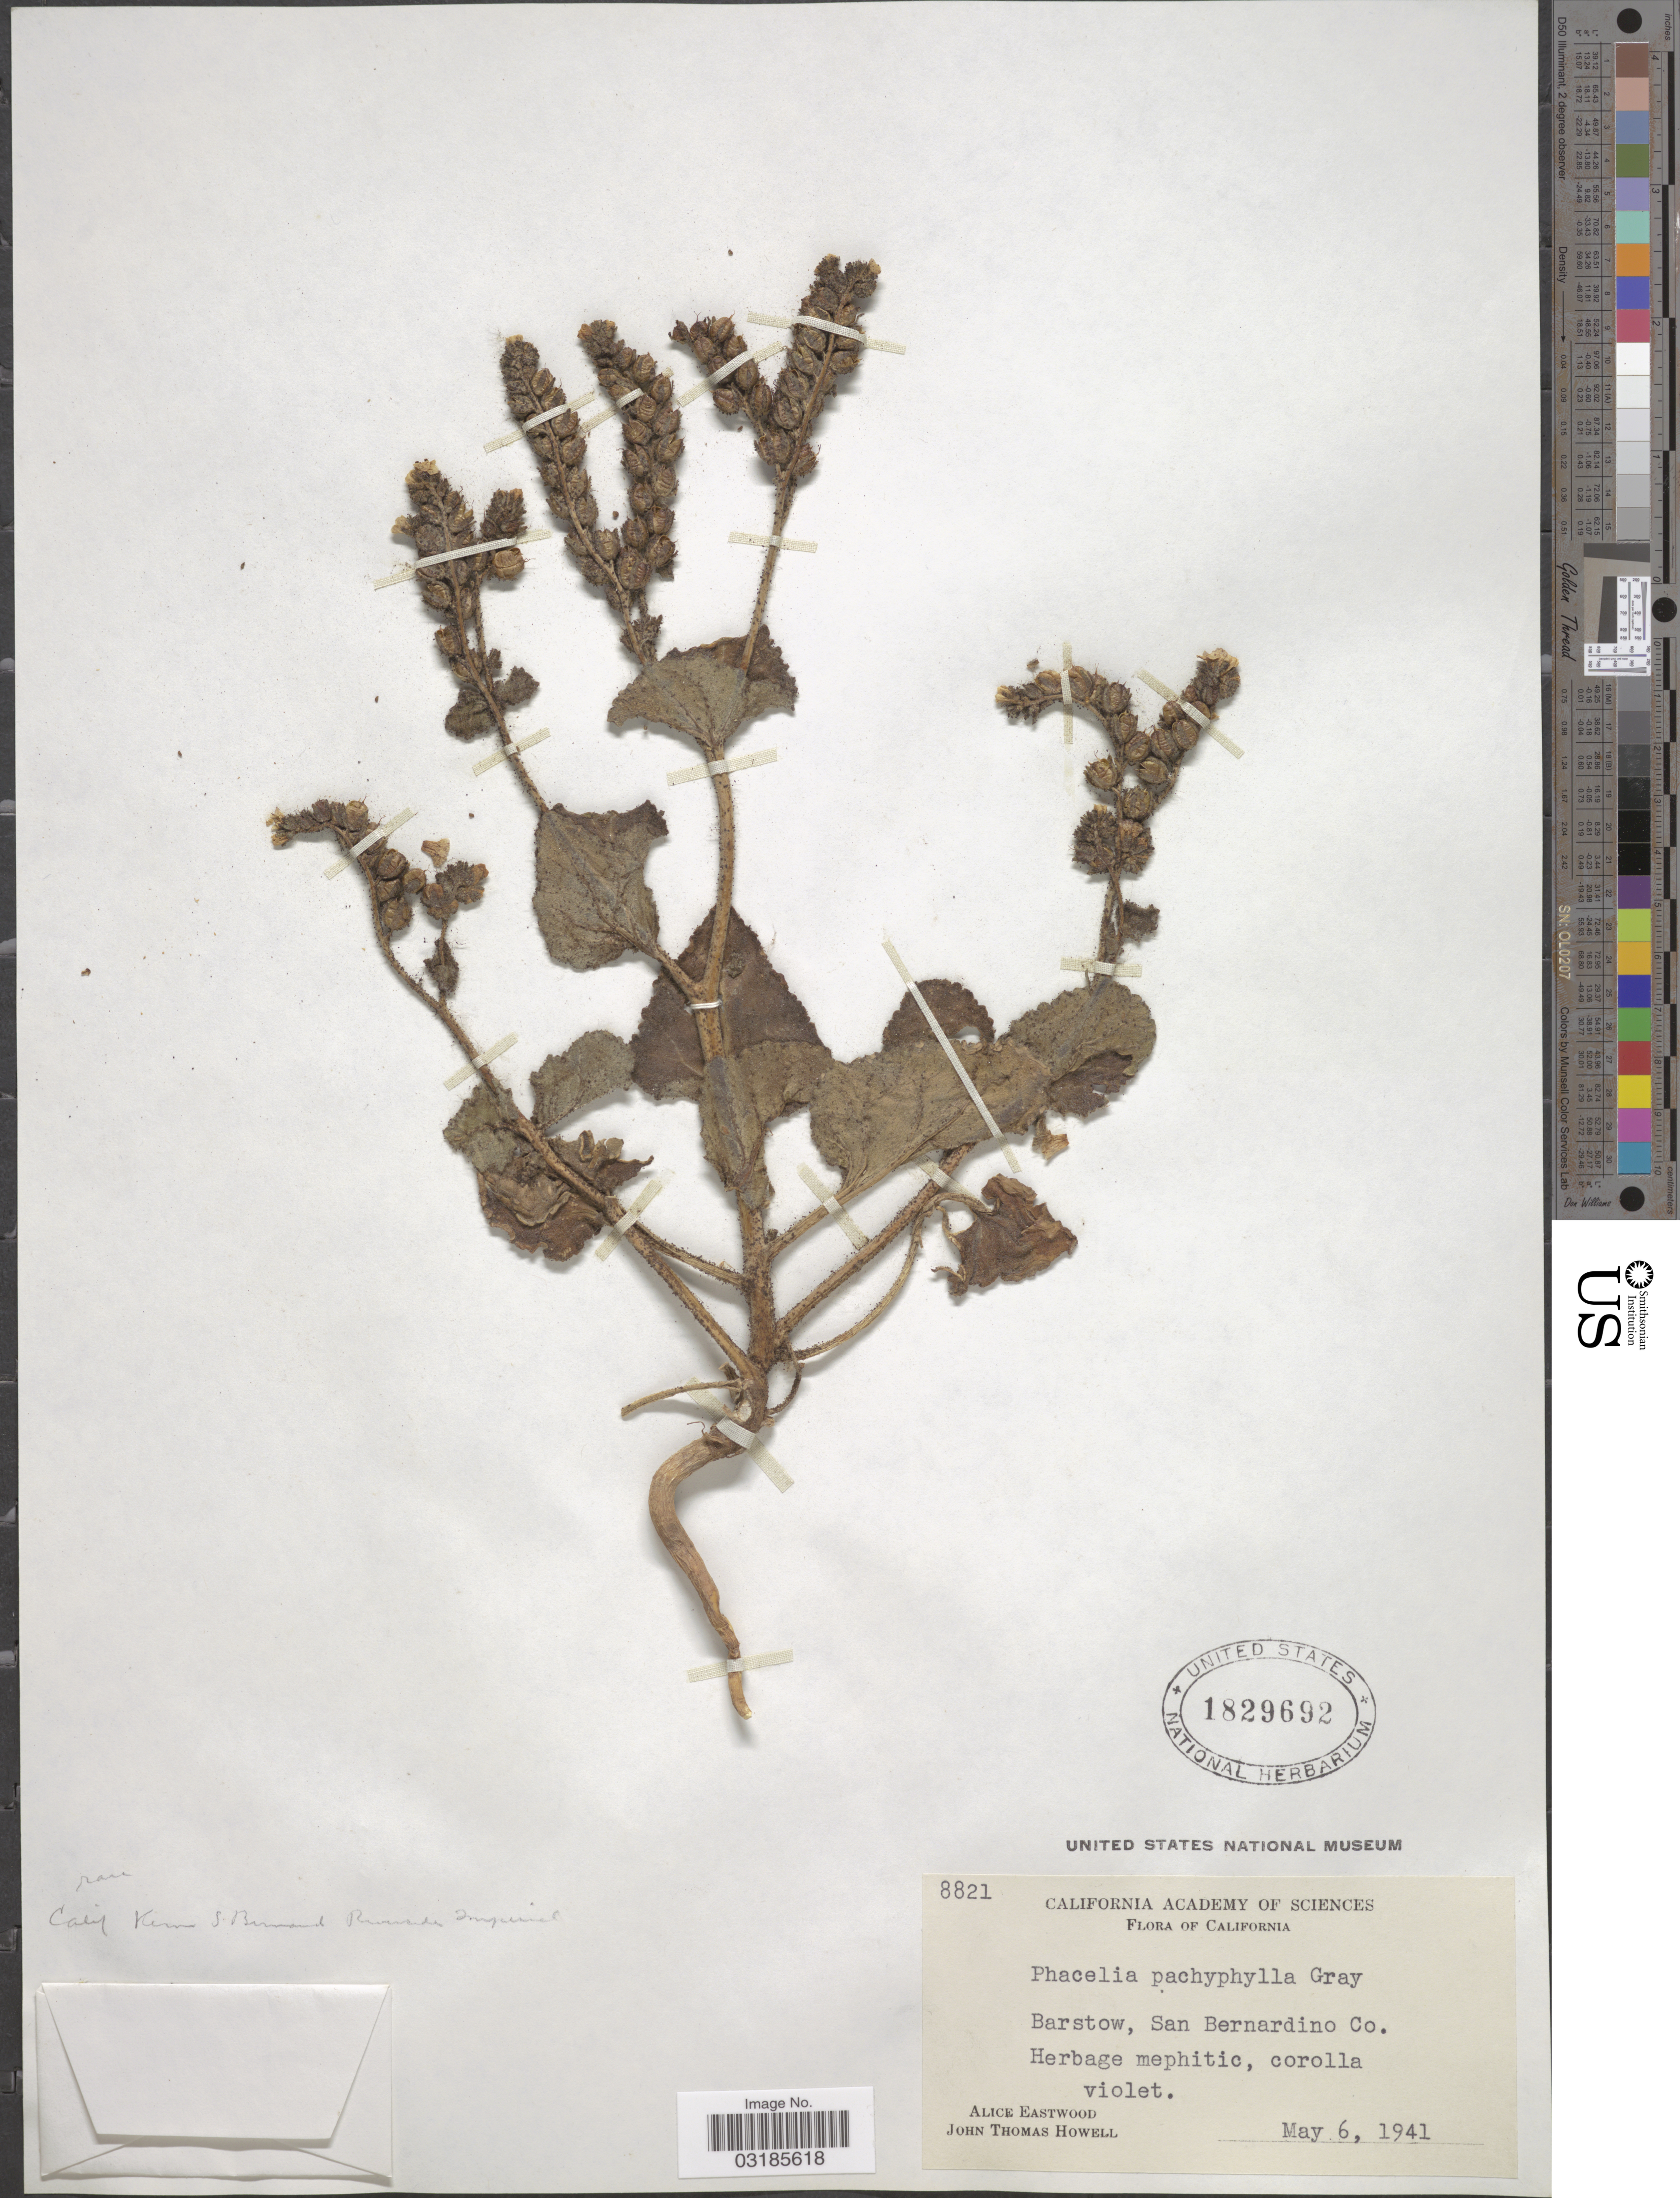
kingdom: Plantae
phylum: Tracheophyta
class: Magnoliopsida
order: Boraginales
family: Hydrophyllaceae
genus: Phacelia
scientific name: Phacelia pachyphylla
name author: A. Gray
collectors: A. Eastwood & J. T. Howell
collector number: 8821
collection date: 1941-05-06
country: United States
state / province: California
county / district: San Bernardino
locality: Barstow, San Bernardino Co.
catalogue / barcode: US 1829692